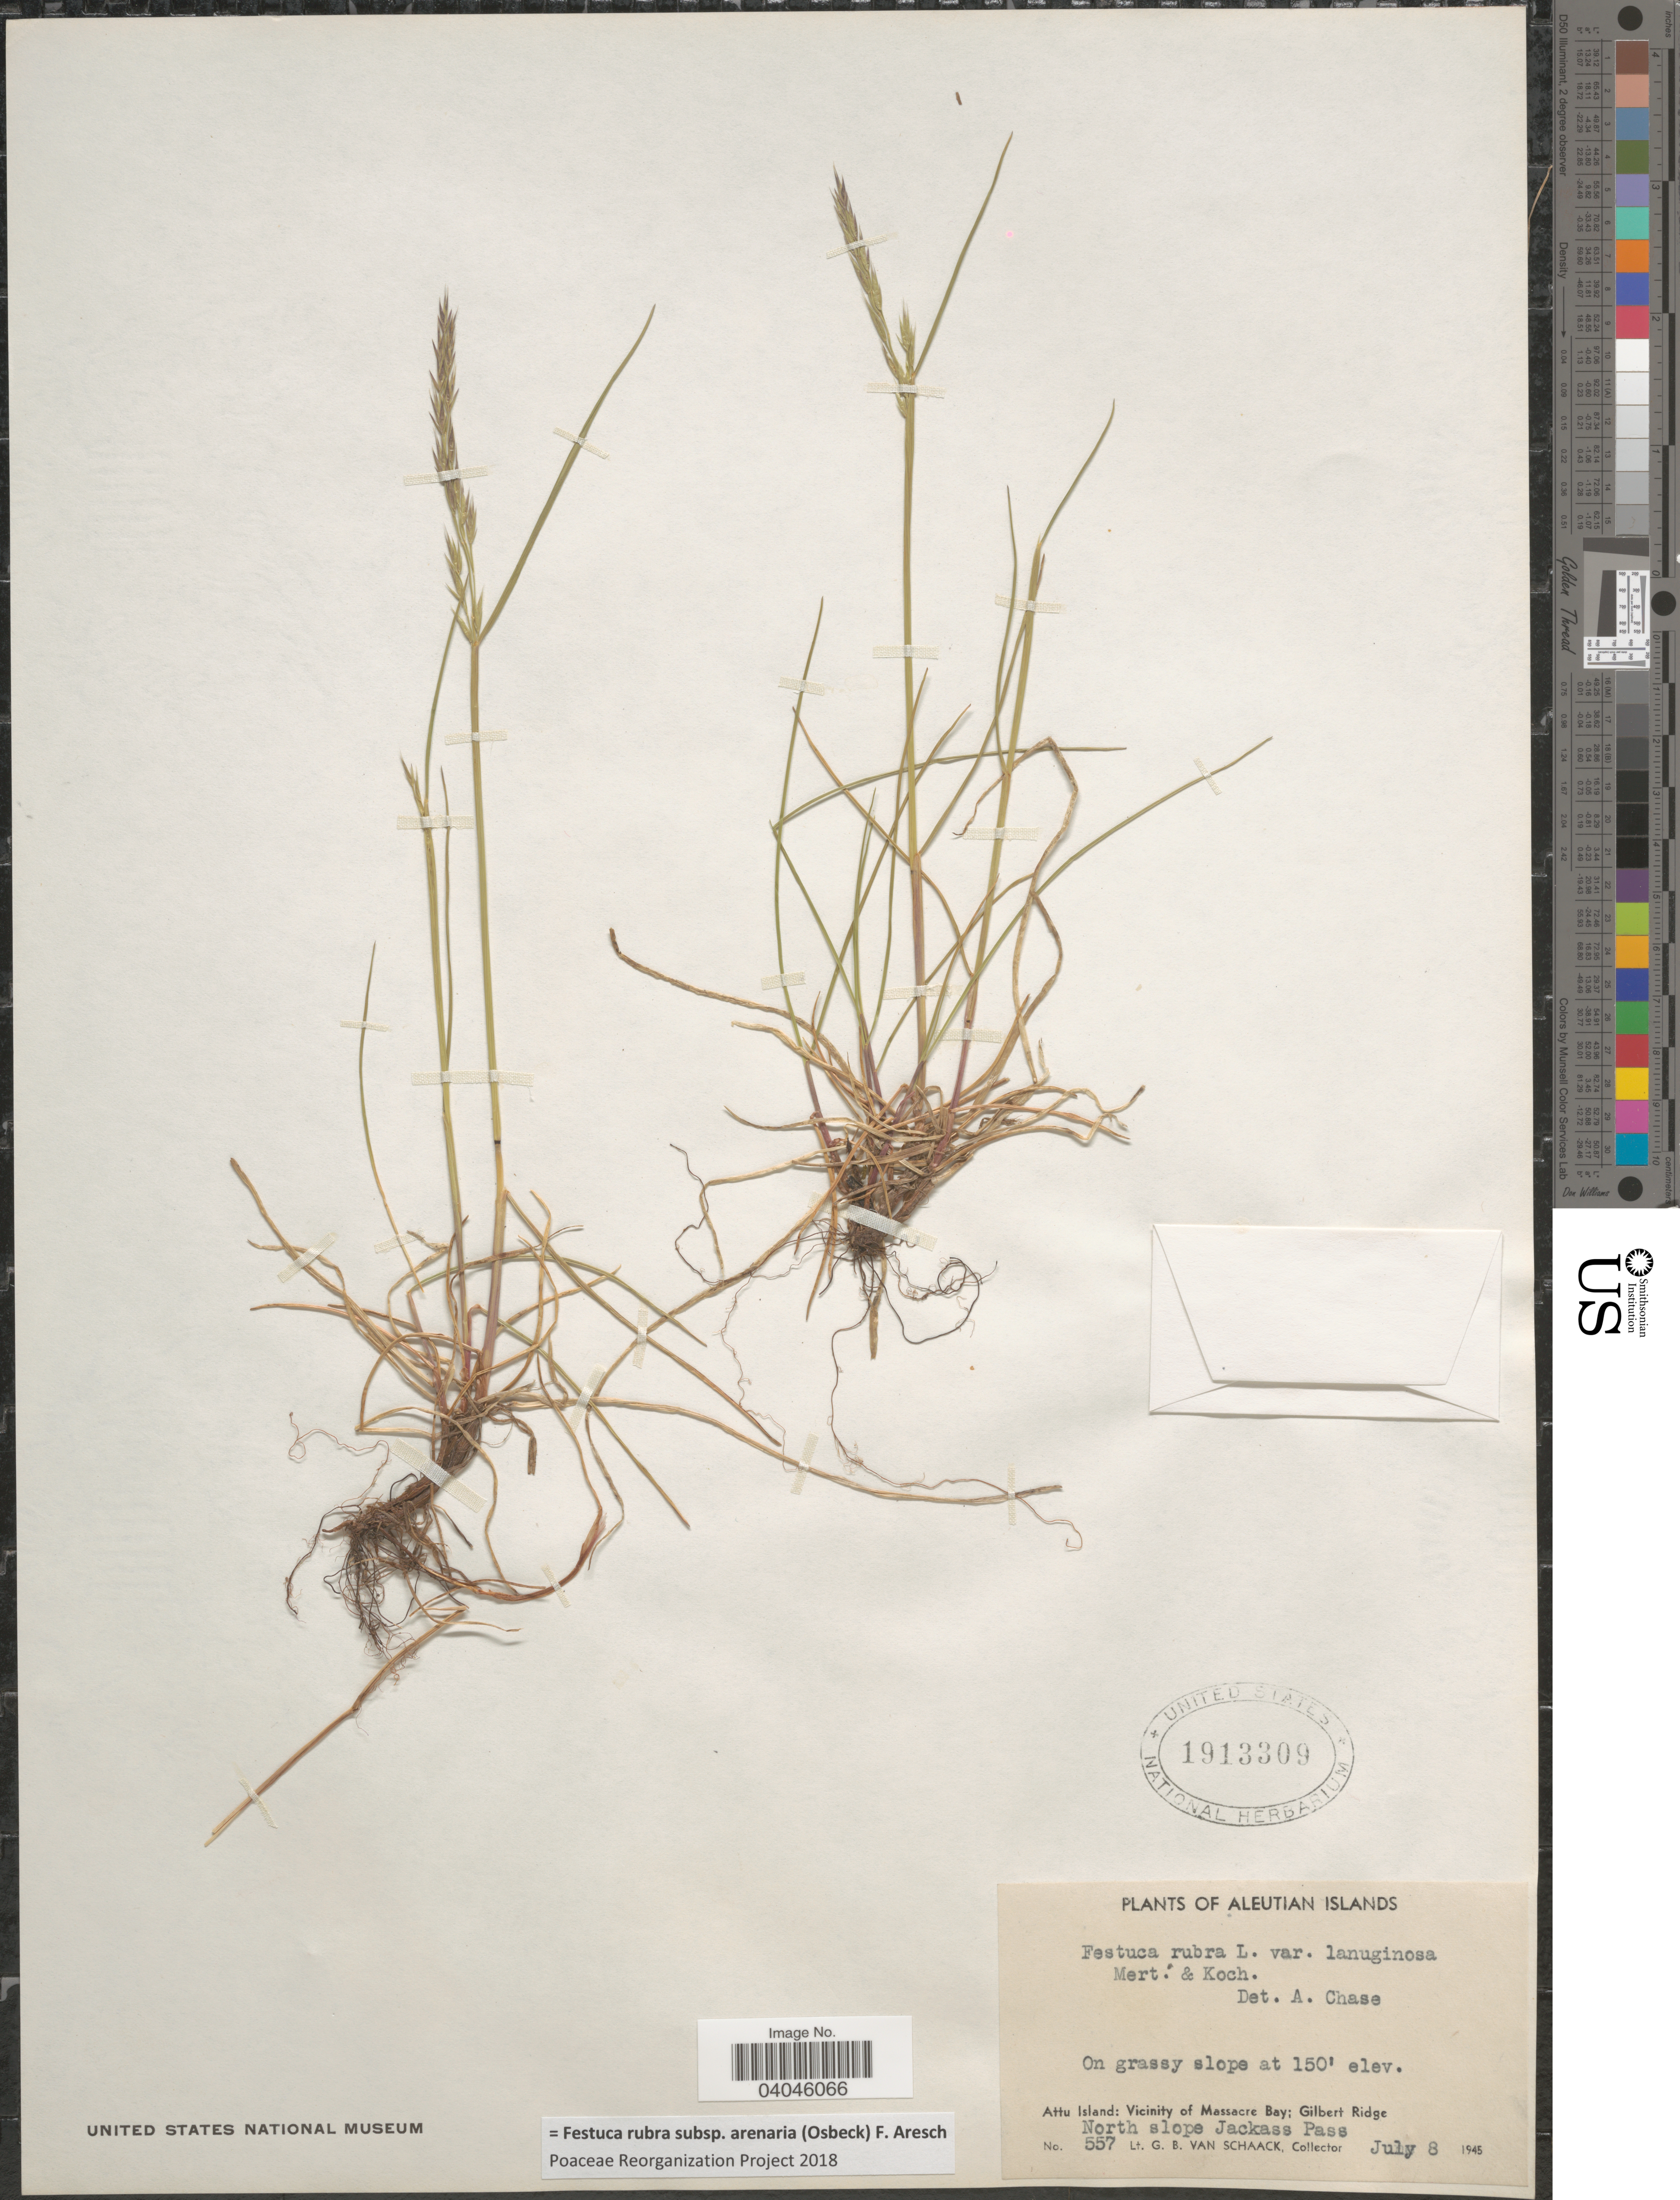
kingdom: Plantae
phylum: Tracheophyta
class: Liliopsida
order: Poales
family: Poaceae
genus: Festuca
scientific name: Festuca rubra subsp. arenaria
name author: (Osbeck) F. Aresch.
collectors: G. Van Schaack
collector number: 557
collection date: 1945-07-08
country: United States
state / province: Alaska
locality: Aleutian Islands. On grassy slope. Attu Island: Vicinity of Massacre Bay; Gilbert Ridge. North slope Jackass Pass.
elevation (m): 46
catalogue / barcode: US 1913309